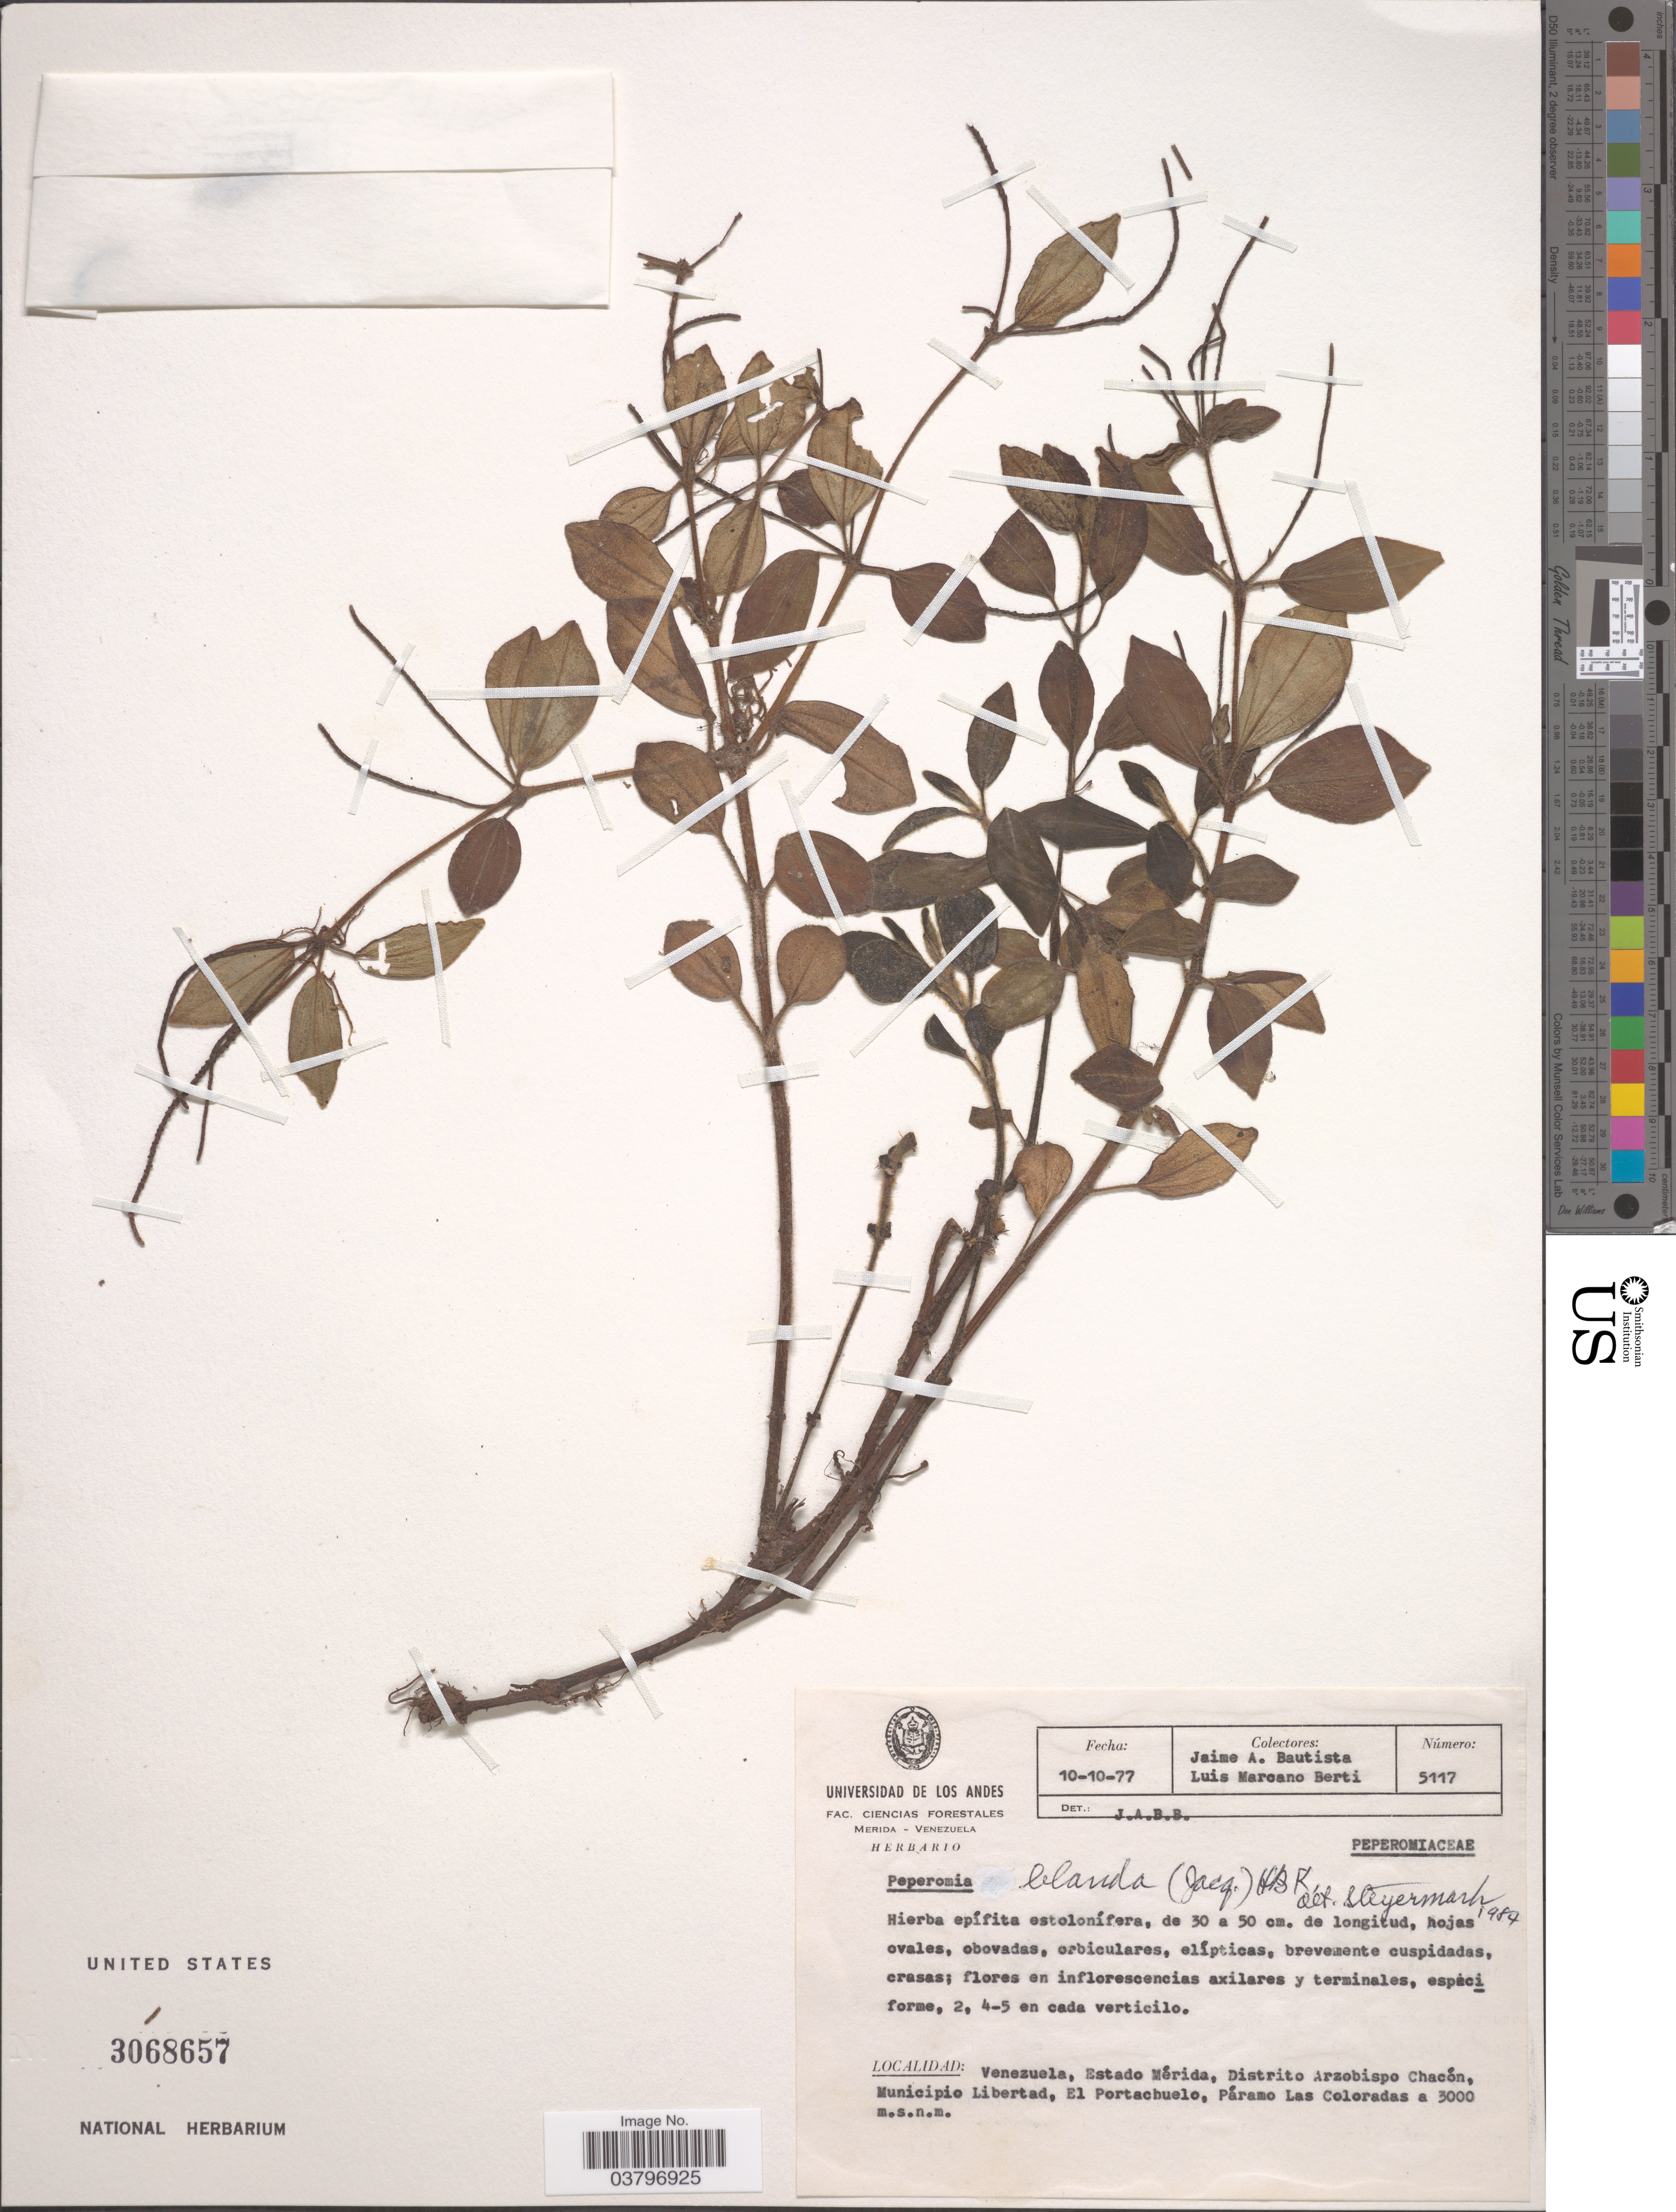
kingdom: Plantae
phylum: Tracheophyta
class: Magnoliopsida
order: Piperales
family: Piperaceae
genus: Peperomia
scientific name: Peperomia blanda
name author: (Jacq.) Kunth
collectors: J. A. Bautista B. & L. Marcano-Berti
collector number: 5117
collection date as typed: Transcribed d/m/y: 10/10/77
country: Venezuela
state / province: Merida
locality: Distrito Arzobispo Chacón, Municipio Libertad, El Portachuelo, Páramo Las Coloradas.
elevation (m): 3000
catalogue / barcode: US 3068657